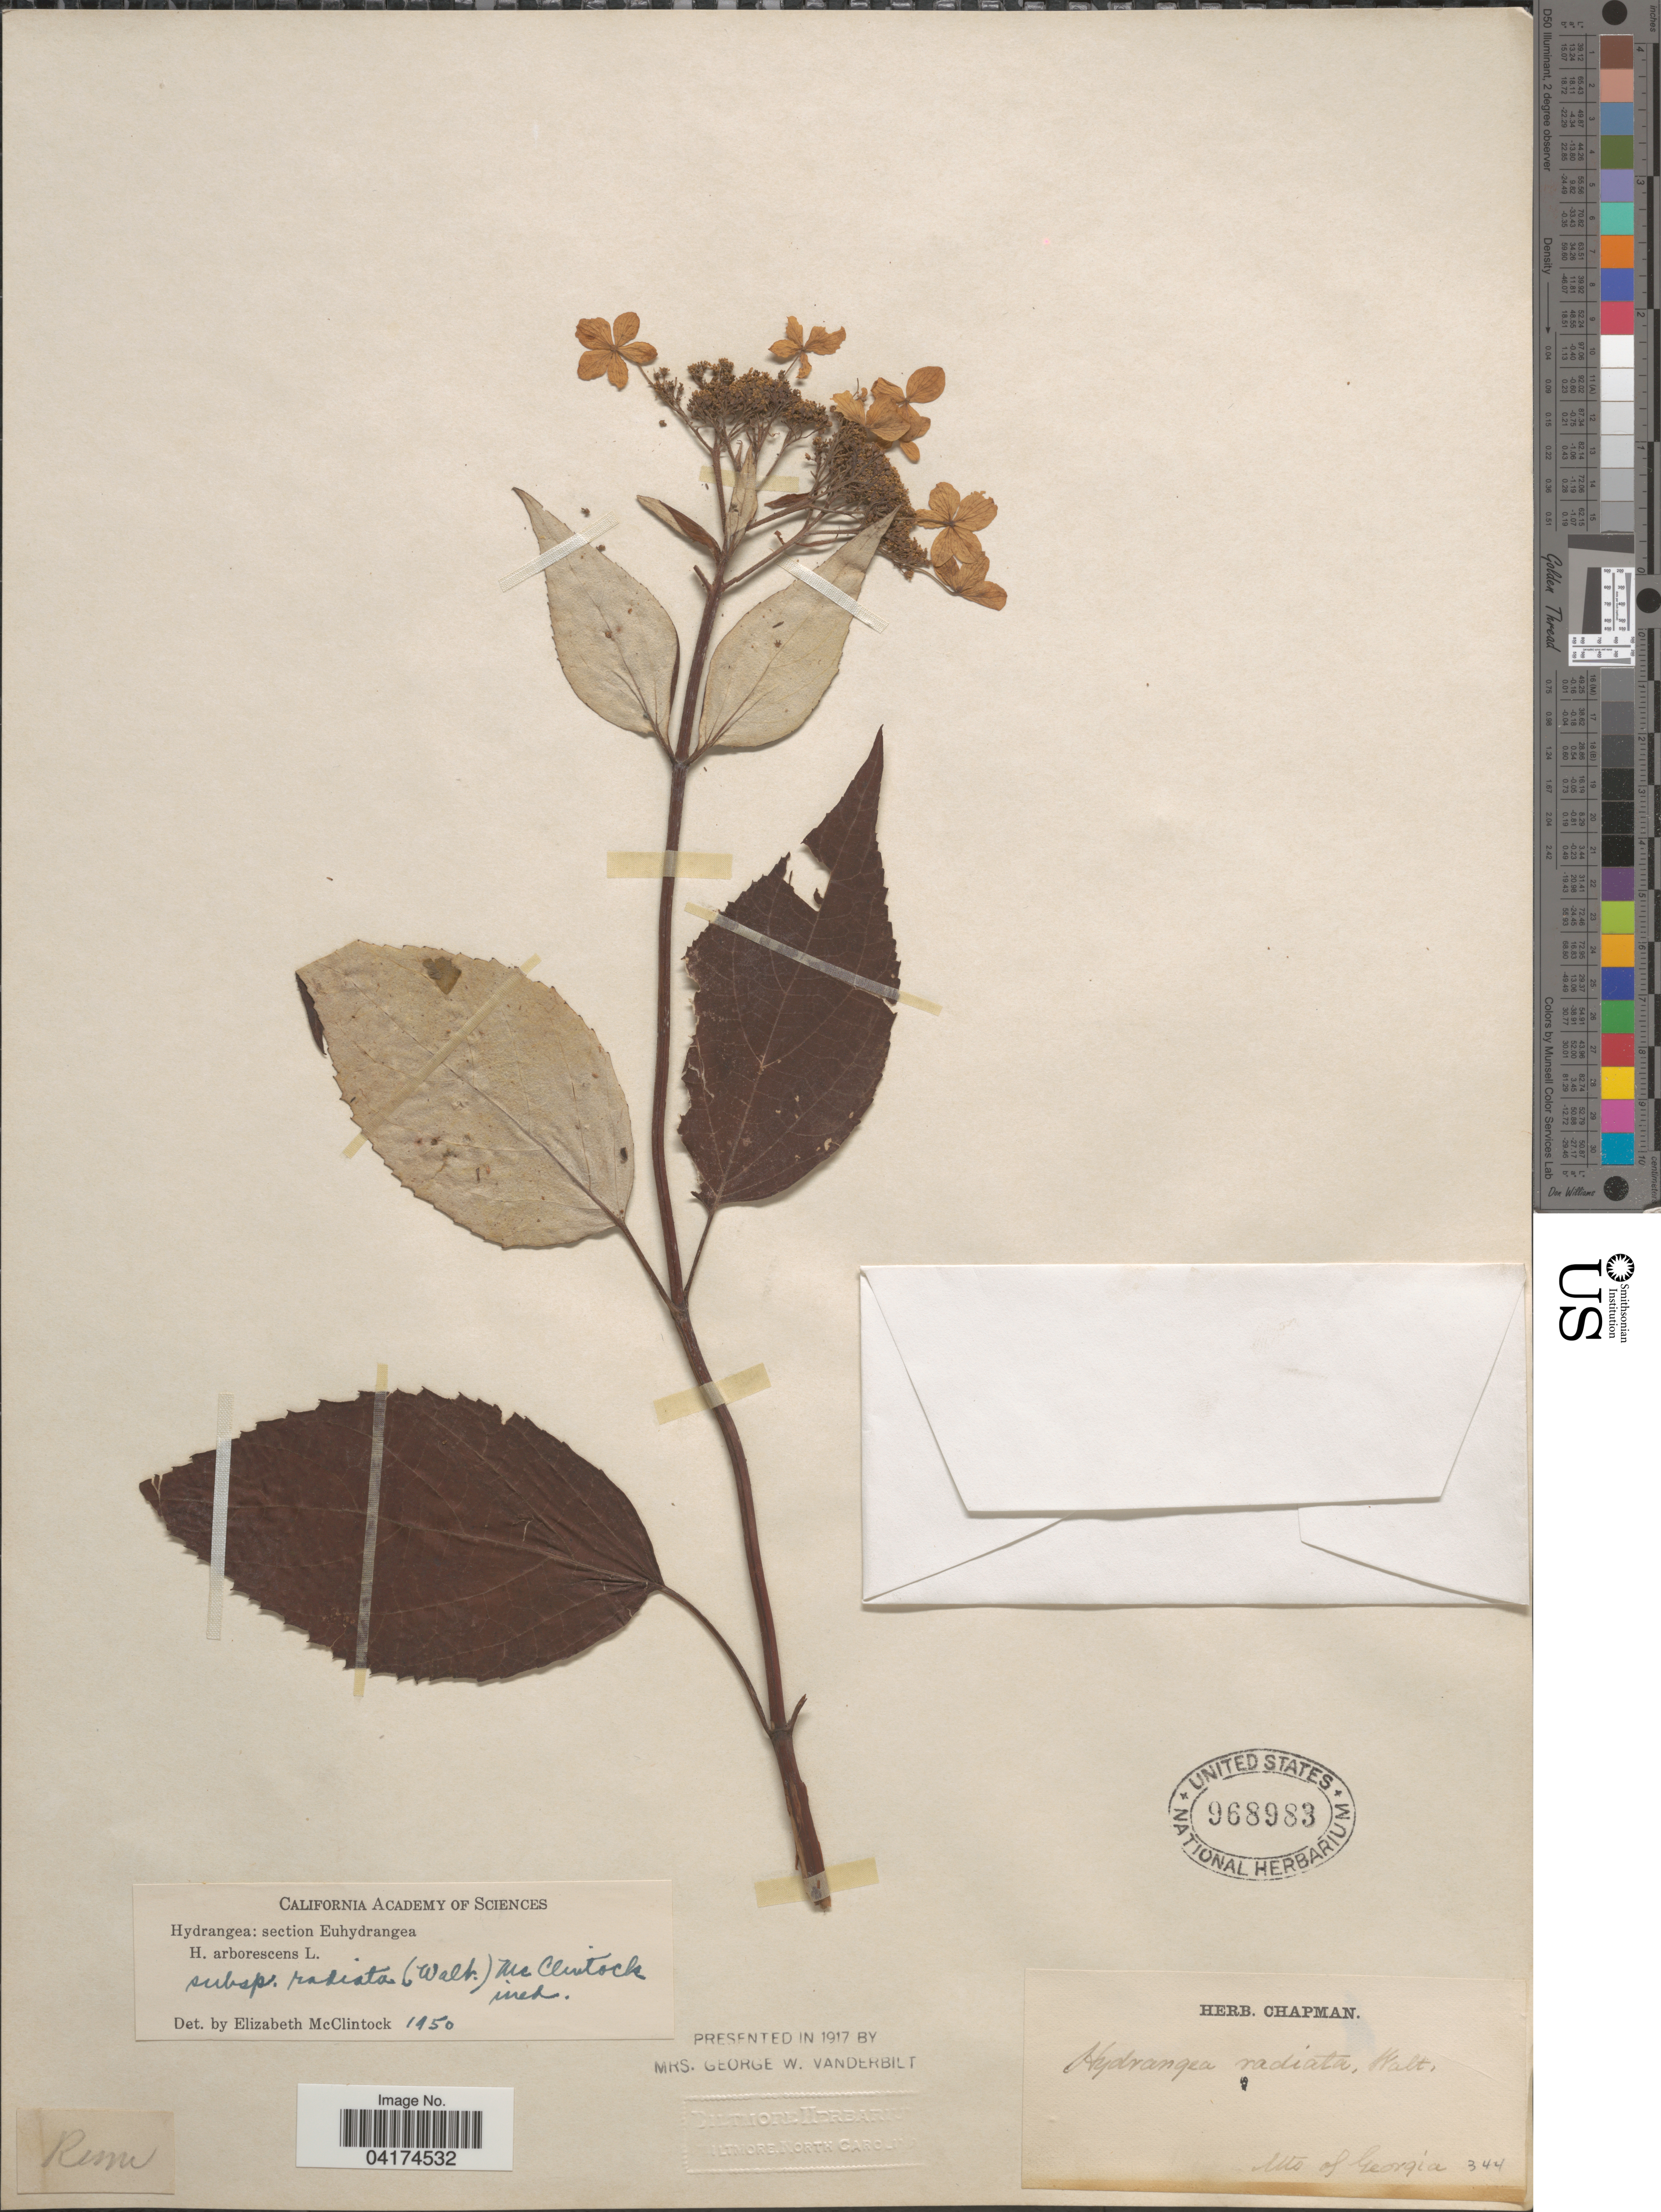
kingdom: Plantae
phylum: Tracheophyta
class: Magnoliopsida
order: Cornales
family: Hydrangeaceae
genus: Hydrangea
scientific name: Hydrangea arborescens subsp. radiata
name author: (Walter) E. M. McClint.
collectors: ex herb. Chapman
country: United States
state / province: Georgia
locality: Mts of Georgia.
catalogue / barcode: US 968983